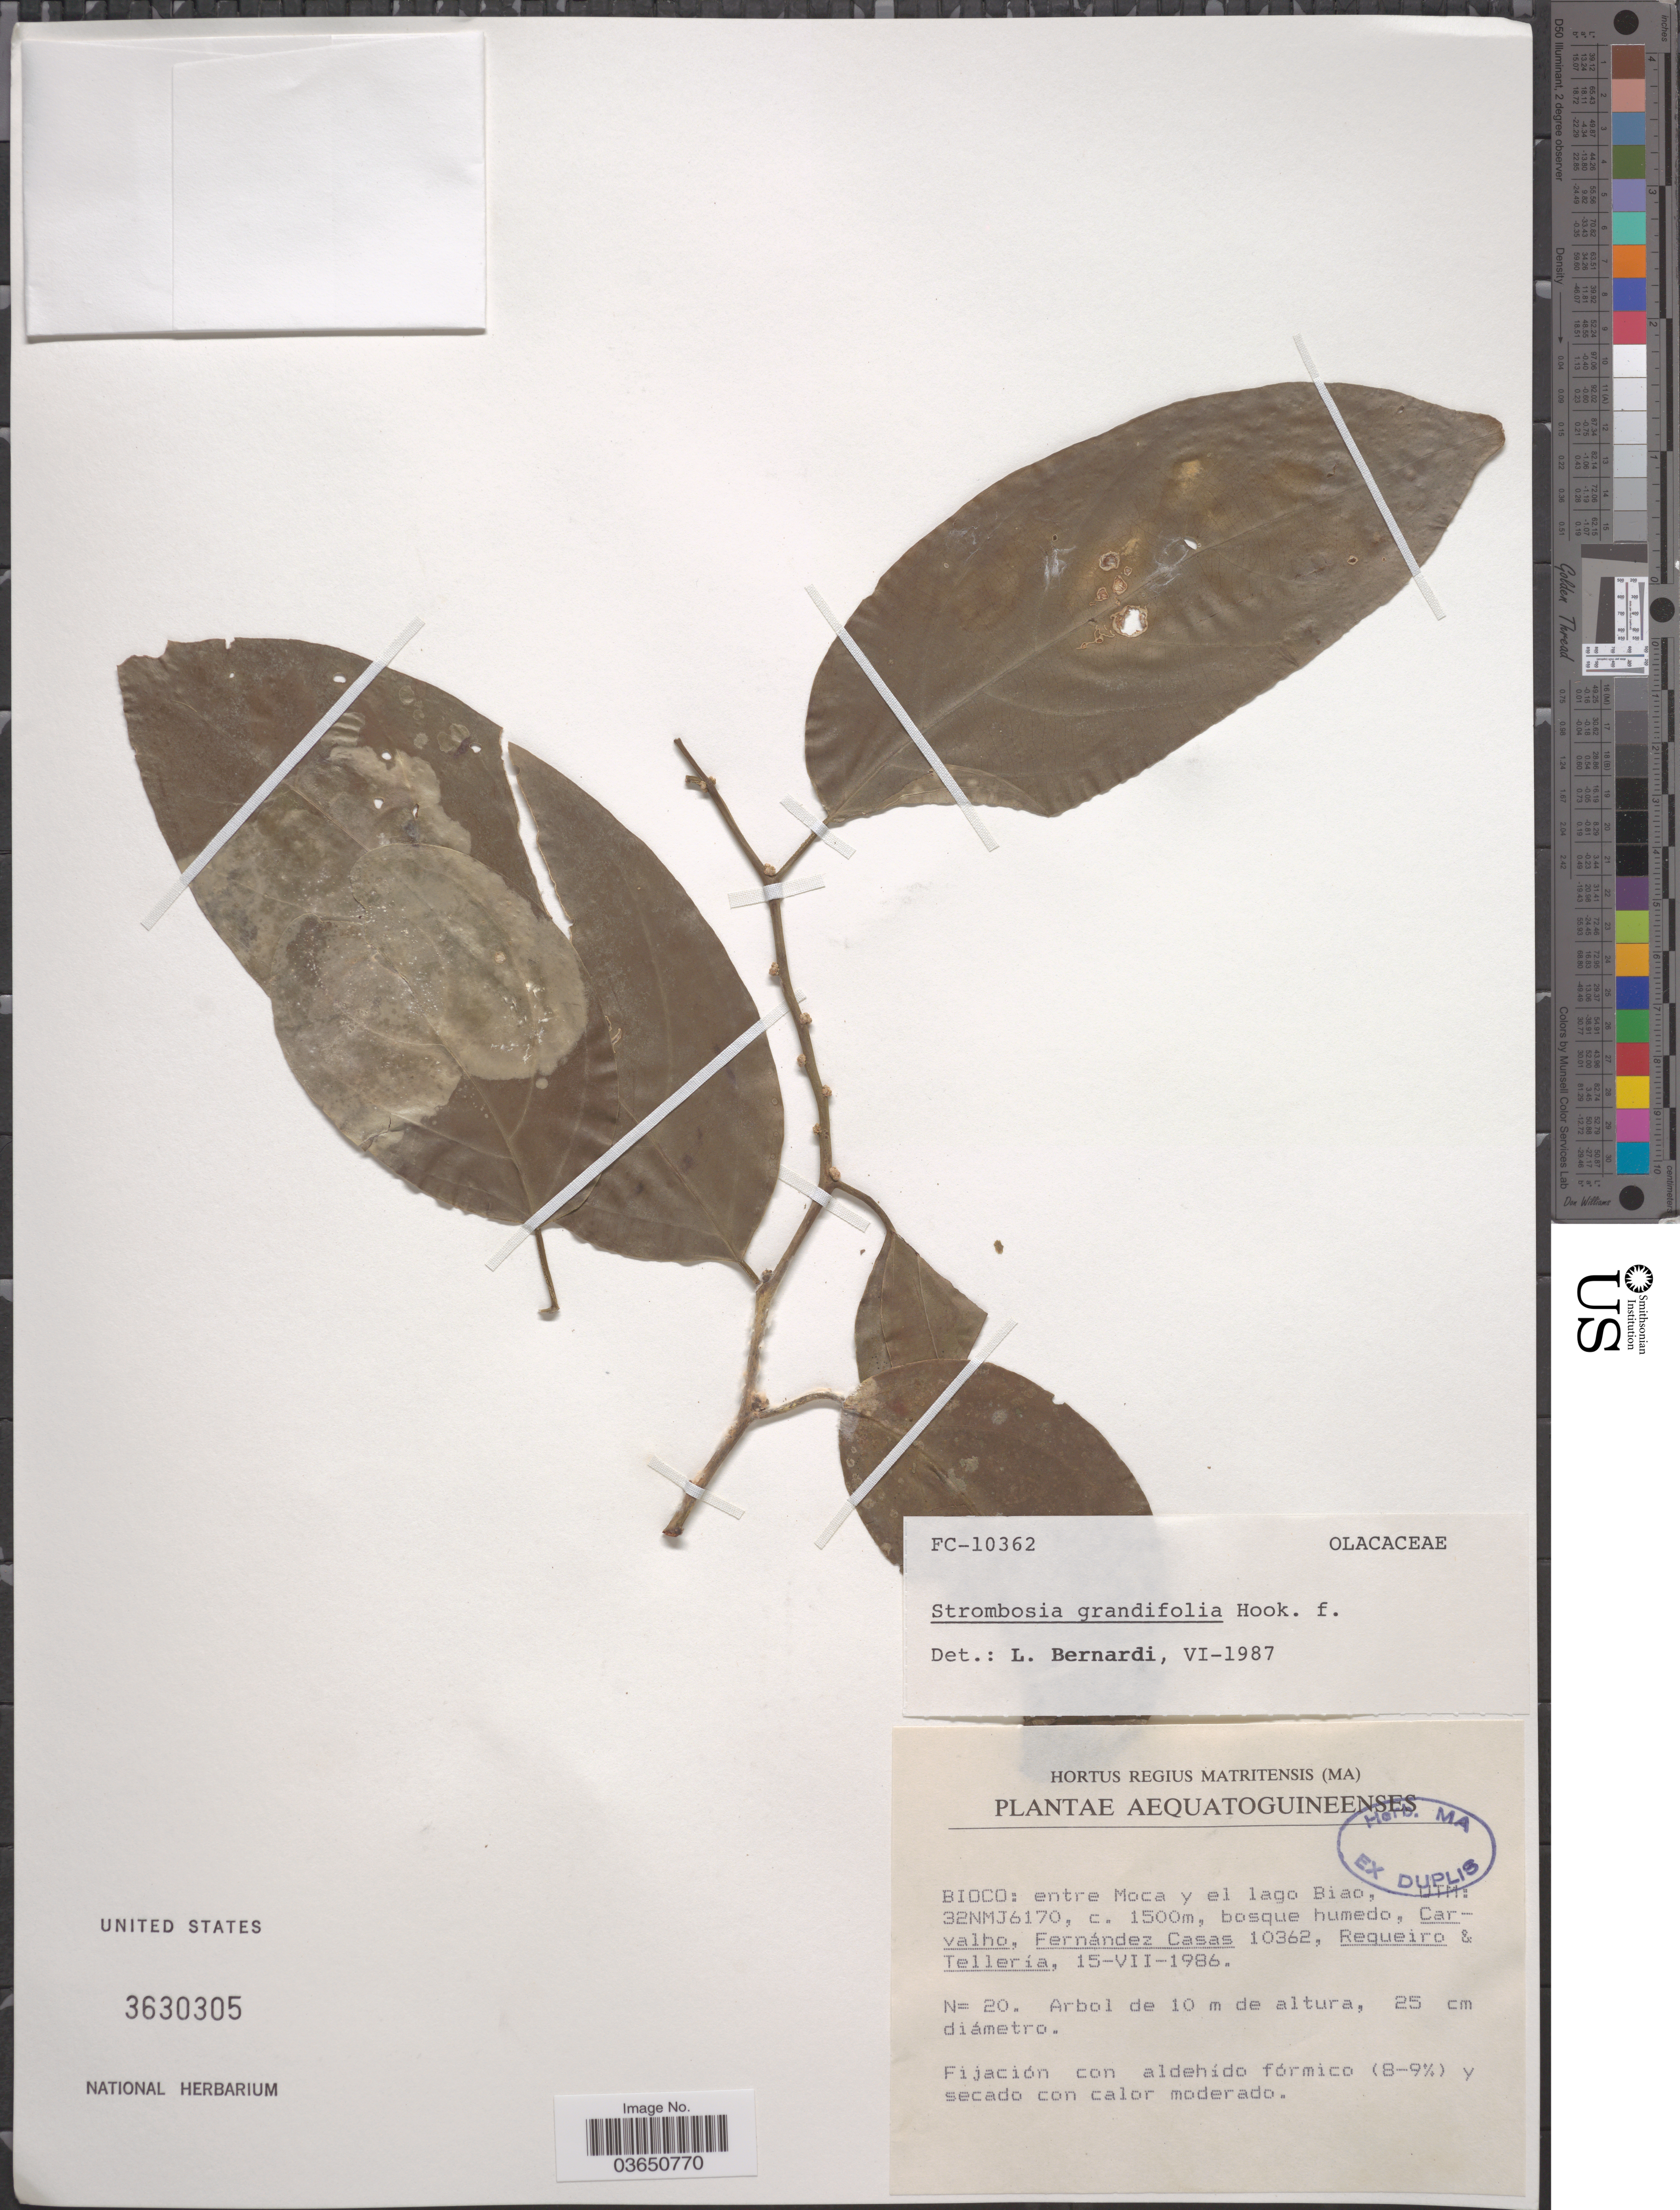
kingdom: Plantae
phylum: Tracheophyta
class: Magnoliopsida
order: Santalales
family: Strombosiaceae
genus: Strombosia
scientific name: Strombosia grandifolia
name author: Hook. f. ex Benth.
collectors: Carvalho, --, F. Casas, -. Regueiro & -. Telleria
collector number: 10362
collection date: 1986-07-15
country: Equatorial Guinea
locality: Bioco: entre Moca y el lago Biao, UTM: 32NMJ6170.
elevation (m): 1500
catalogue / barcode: US 3630305